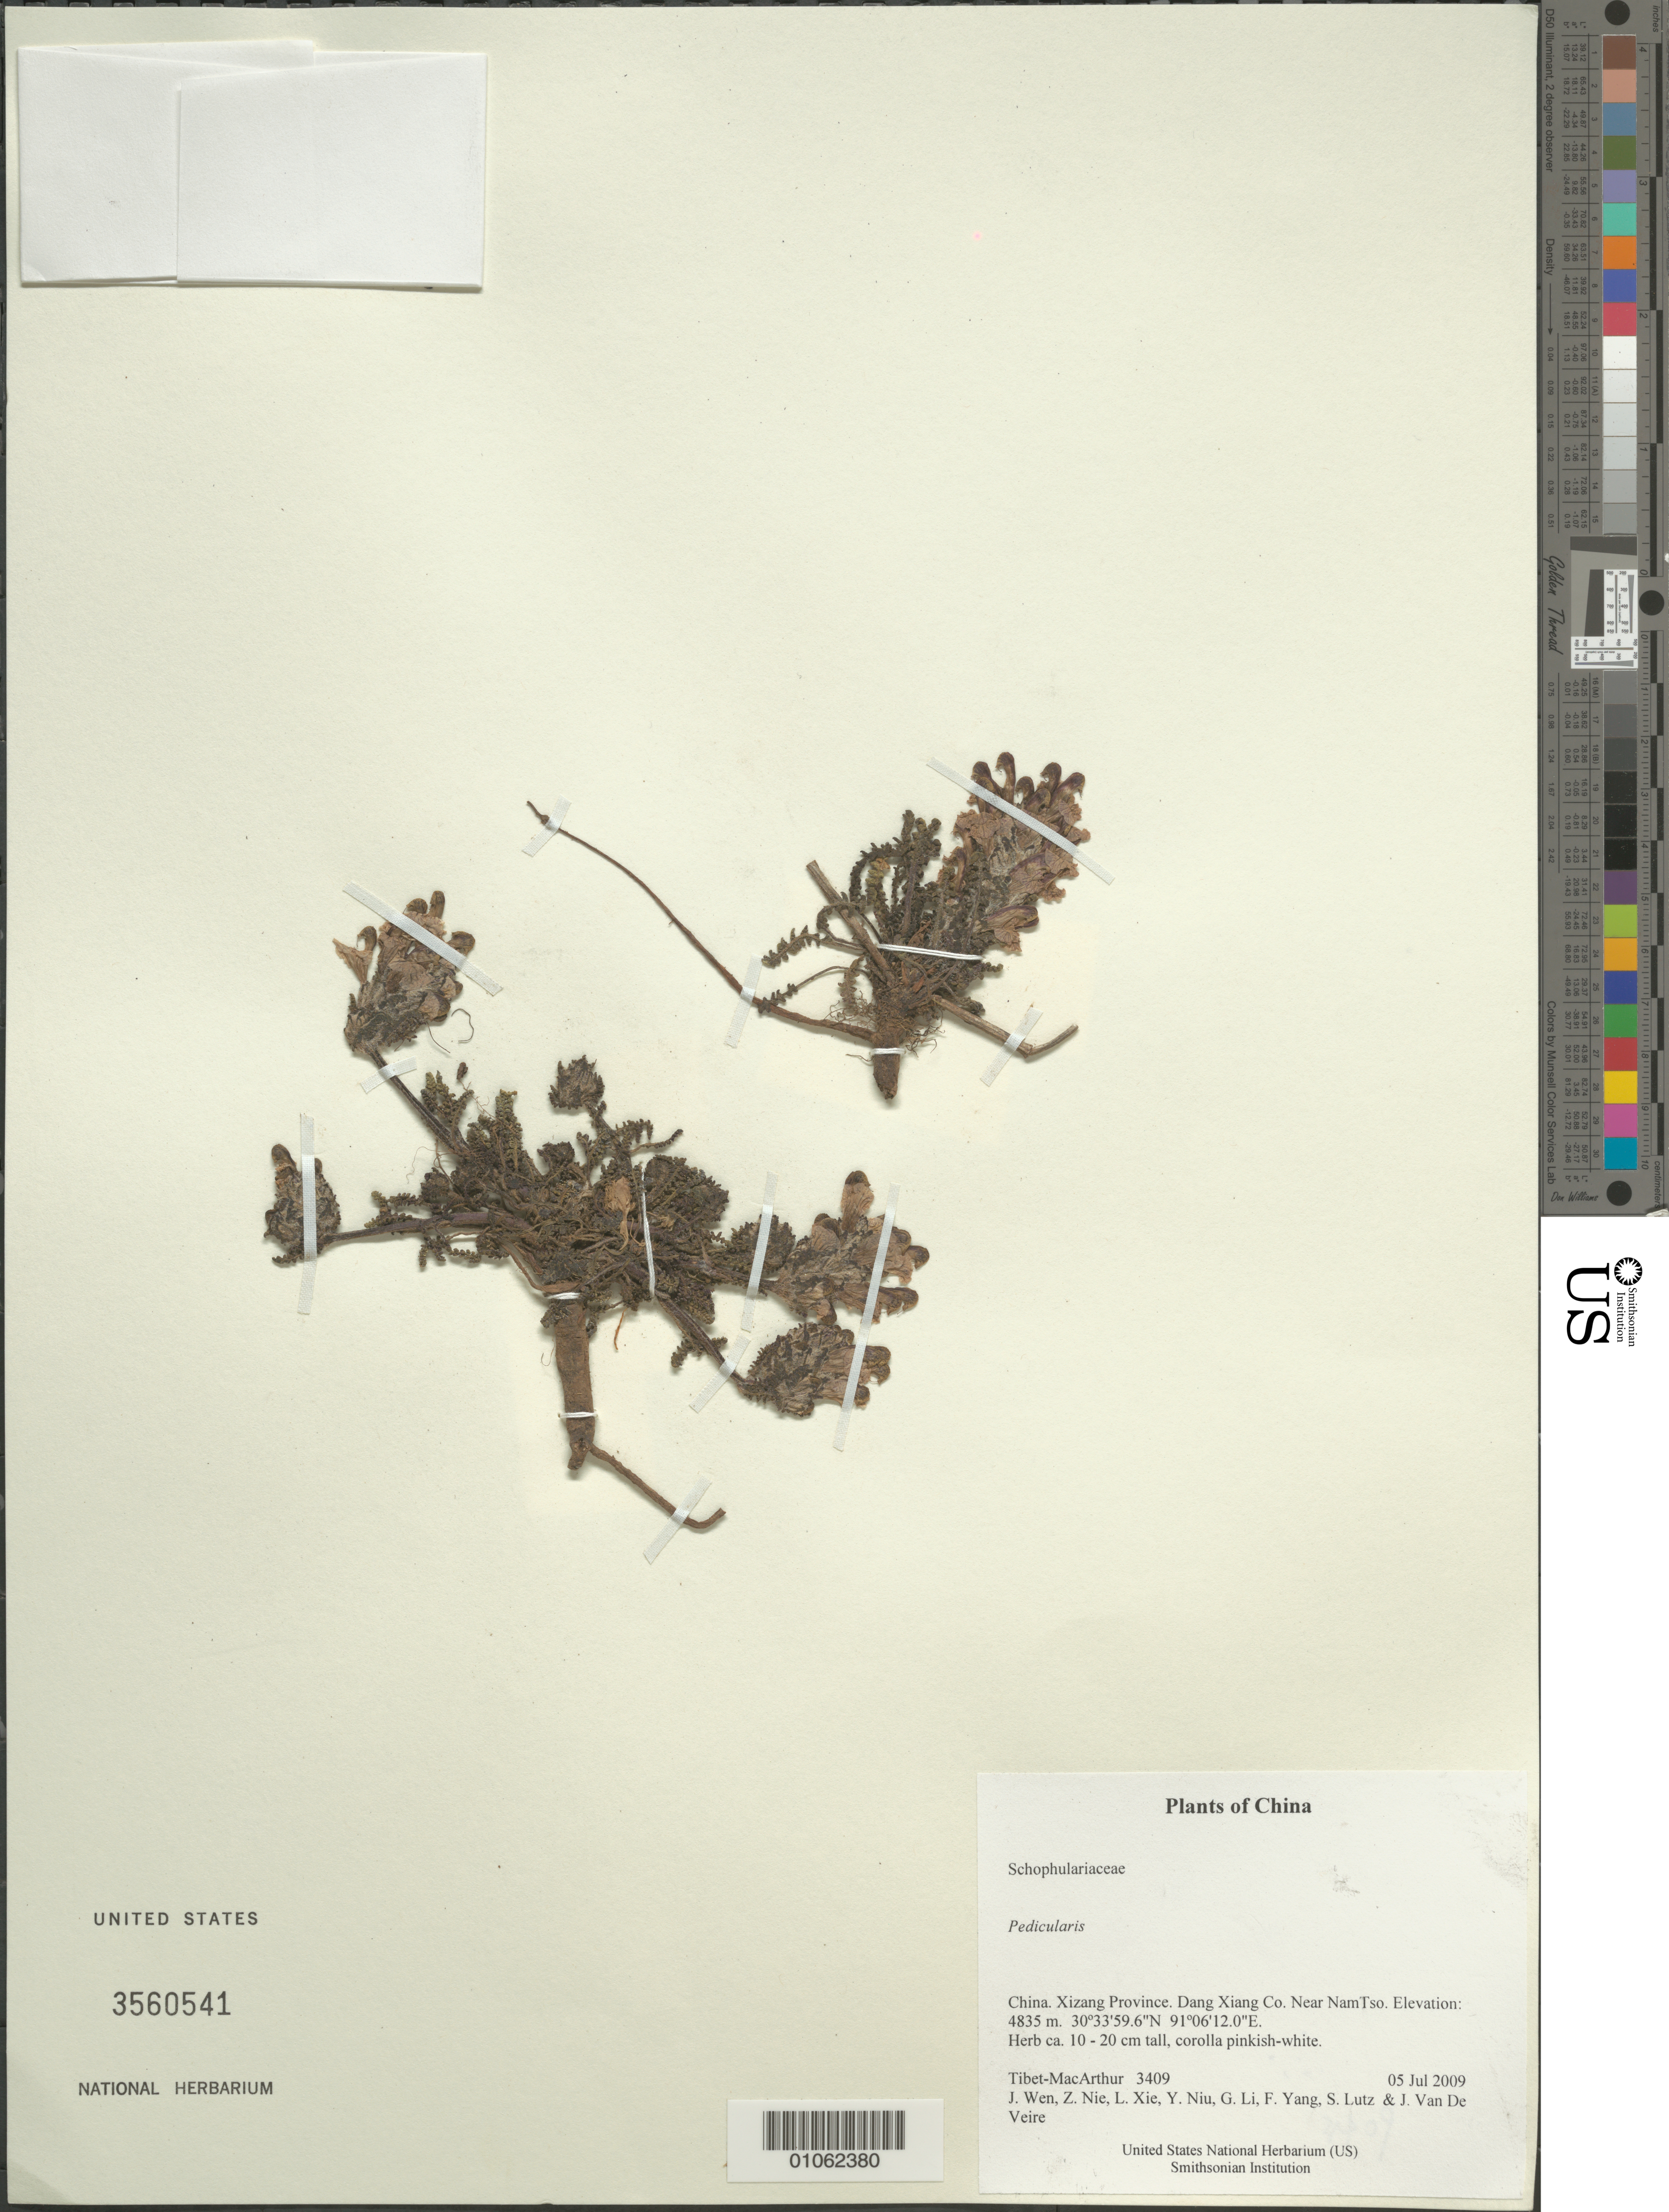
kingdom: Plantae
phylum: Tracheophyta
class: Magnoliopsida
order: Lamiales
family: Orobanchaceae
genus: Pedicularis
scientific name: Pedicularis sp.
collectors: Tibet-MacArthur, J. Wen, Z. Nie, L. Xie, Y. Niu, G. Li, F. Yang, S. Lutz & J. Van De Veire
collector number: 3409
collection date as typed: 05 Jul 2009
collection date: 2009-07-05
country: China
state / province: Xizang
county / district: Dang Xiang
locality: Near NamTso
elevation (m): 4835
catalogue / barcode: US 3560541